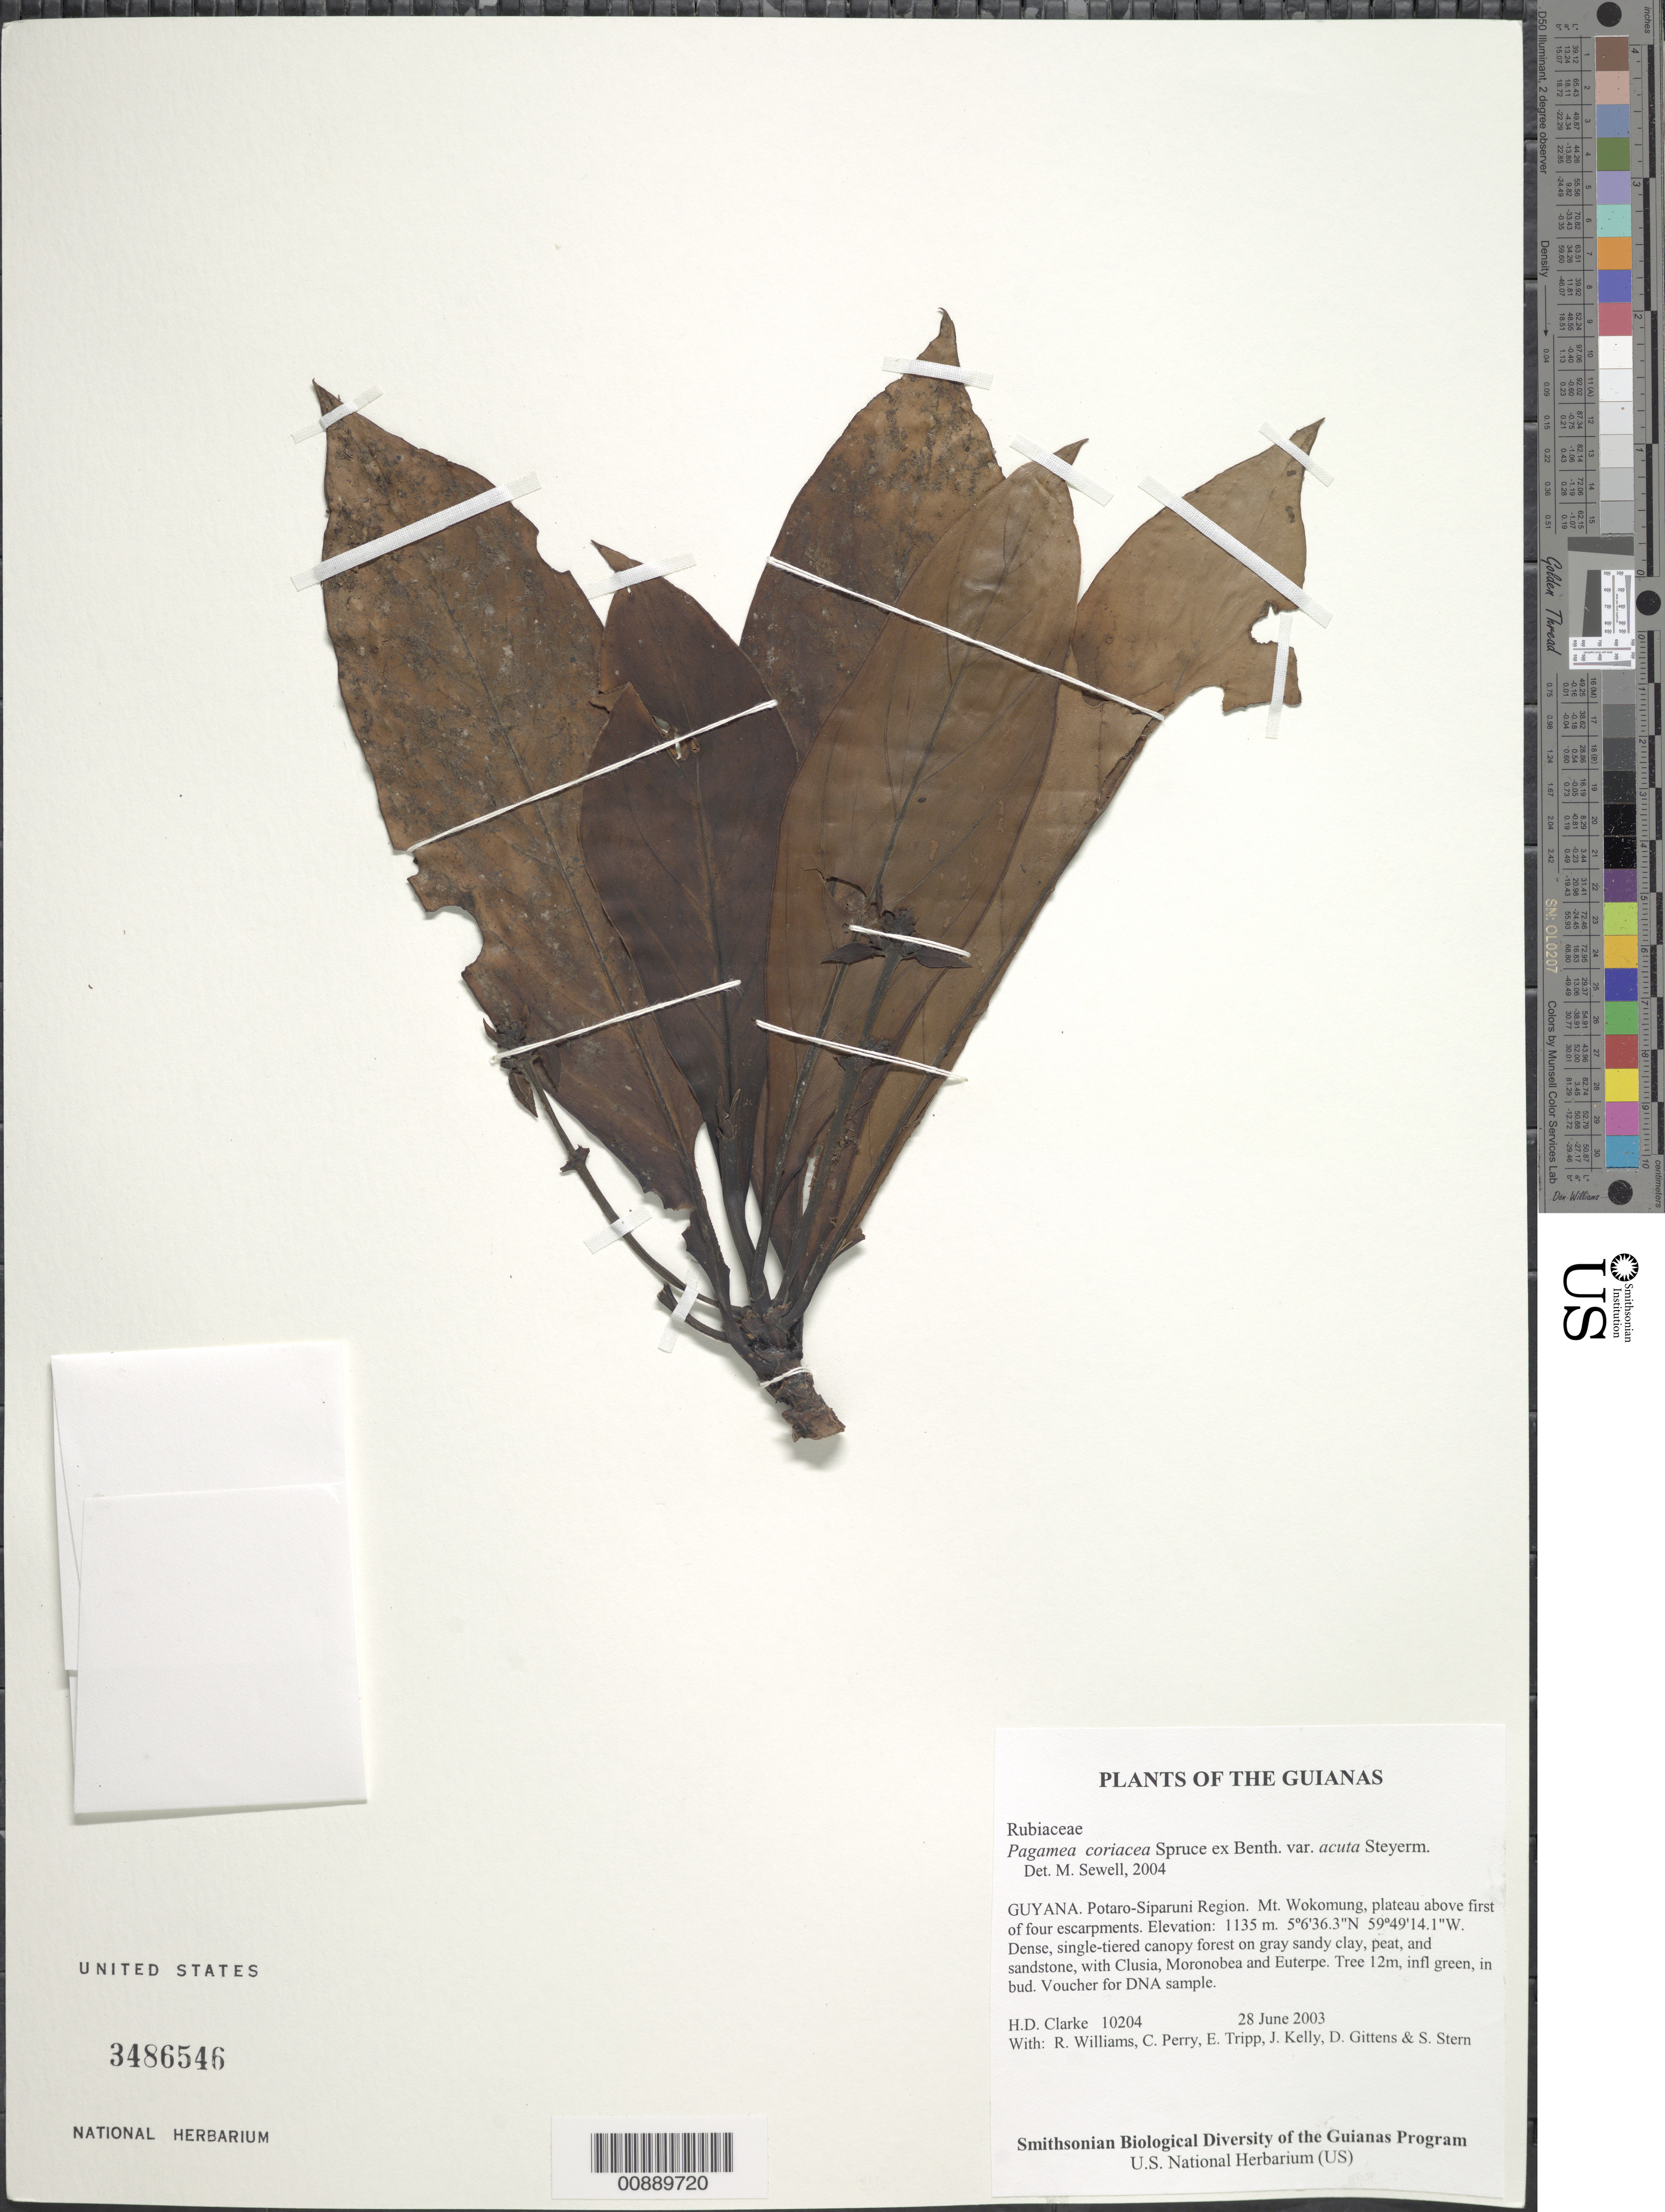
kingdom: Plantae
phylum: Tracheophyta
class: Magnoliopsida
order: Gentianales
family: Rubiaceae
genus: Pagamea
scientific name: Pagamea coriacea var. acuta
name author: Steyerm.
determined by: Sewell, M.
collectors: H. D. Clarke, R. Williams, C. Perry, E. Tripp, J. Kelly, D. Gittens & S. R. Stern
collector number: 10204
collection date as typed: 28 June 2003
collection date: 2003-06-28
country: Guyana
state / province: Potaro-Siparuni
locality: Mt. Wokomung, plateau above first of four escarpments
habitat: Dense, single-tiered canopy forest on gray sandy clay, peat, and sandstone, with Clusia, Moronobea and Euterpe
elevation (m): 1135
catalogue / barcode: US 3486546